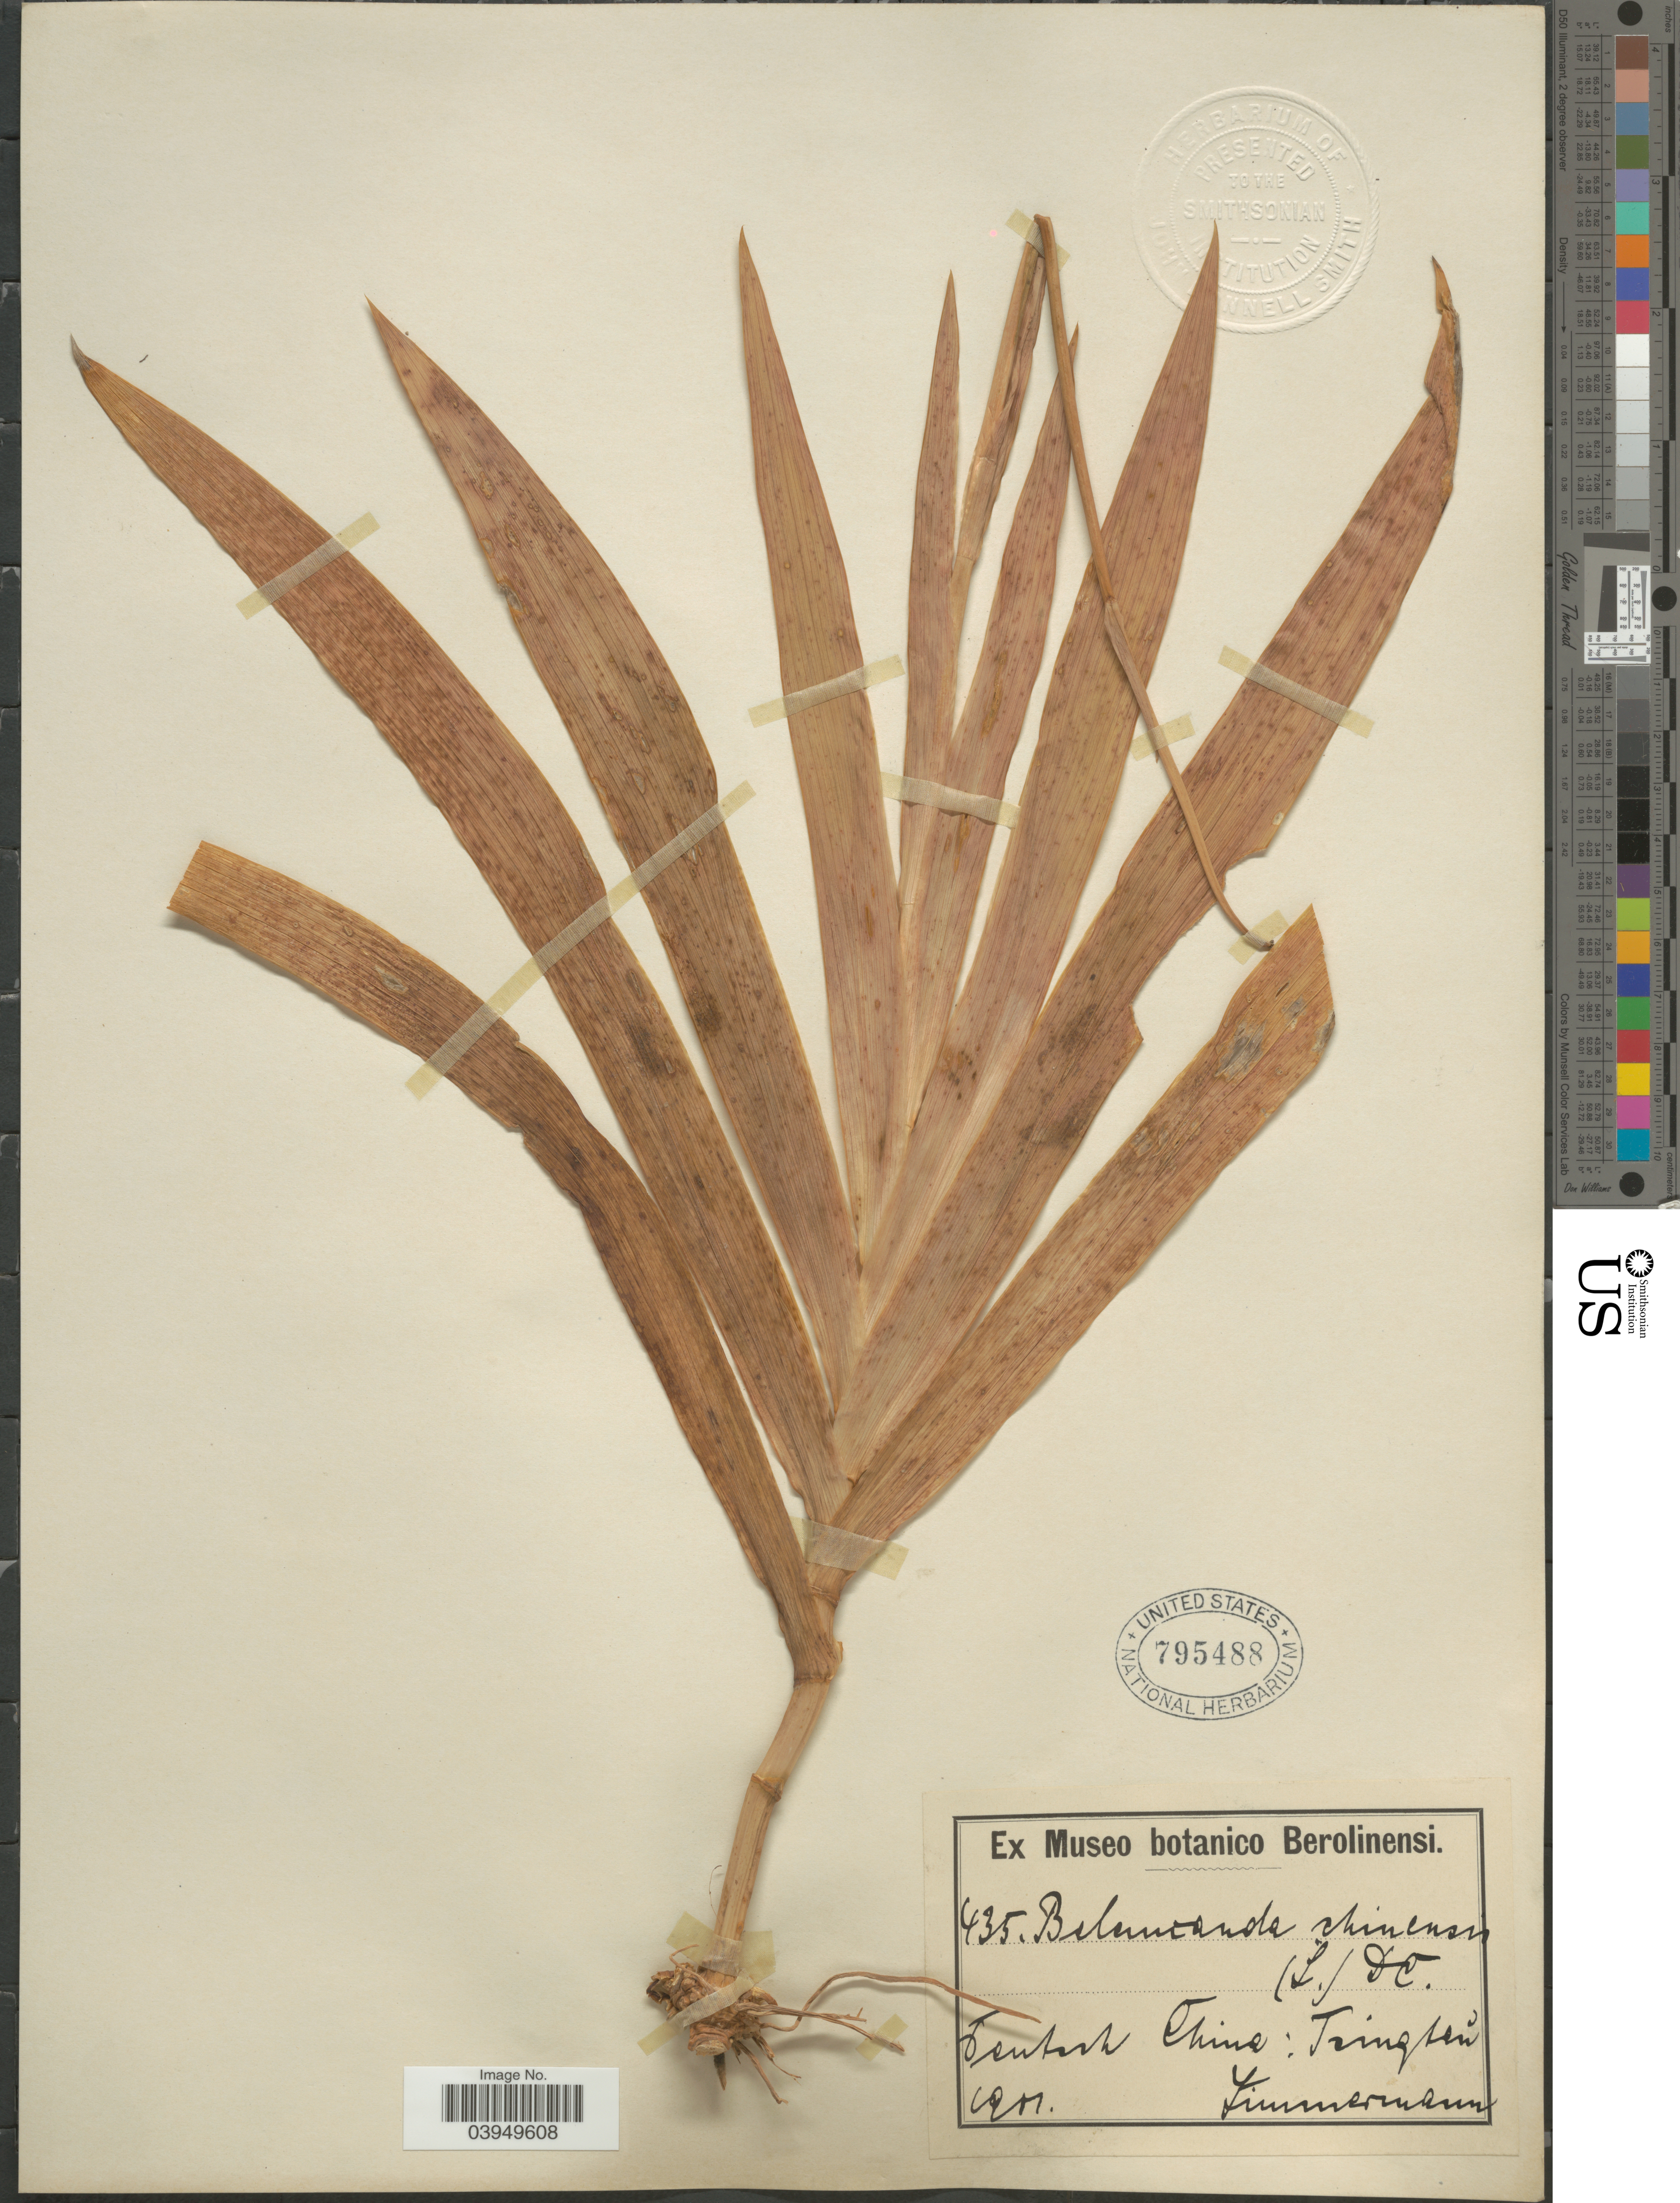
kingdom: Plantae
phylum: Tracheophyta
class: Liliopsida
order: Asparagales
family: Iridaceae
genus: Iris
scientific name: Iris chinensis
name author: Curtis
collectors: -. Zimmermann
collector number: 435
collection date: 1901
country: China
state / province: Shandong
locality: Deutsch China: Tsingtau.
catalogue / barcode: US 795488